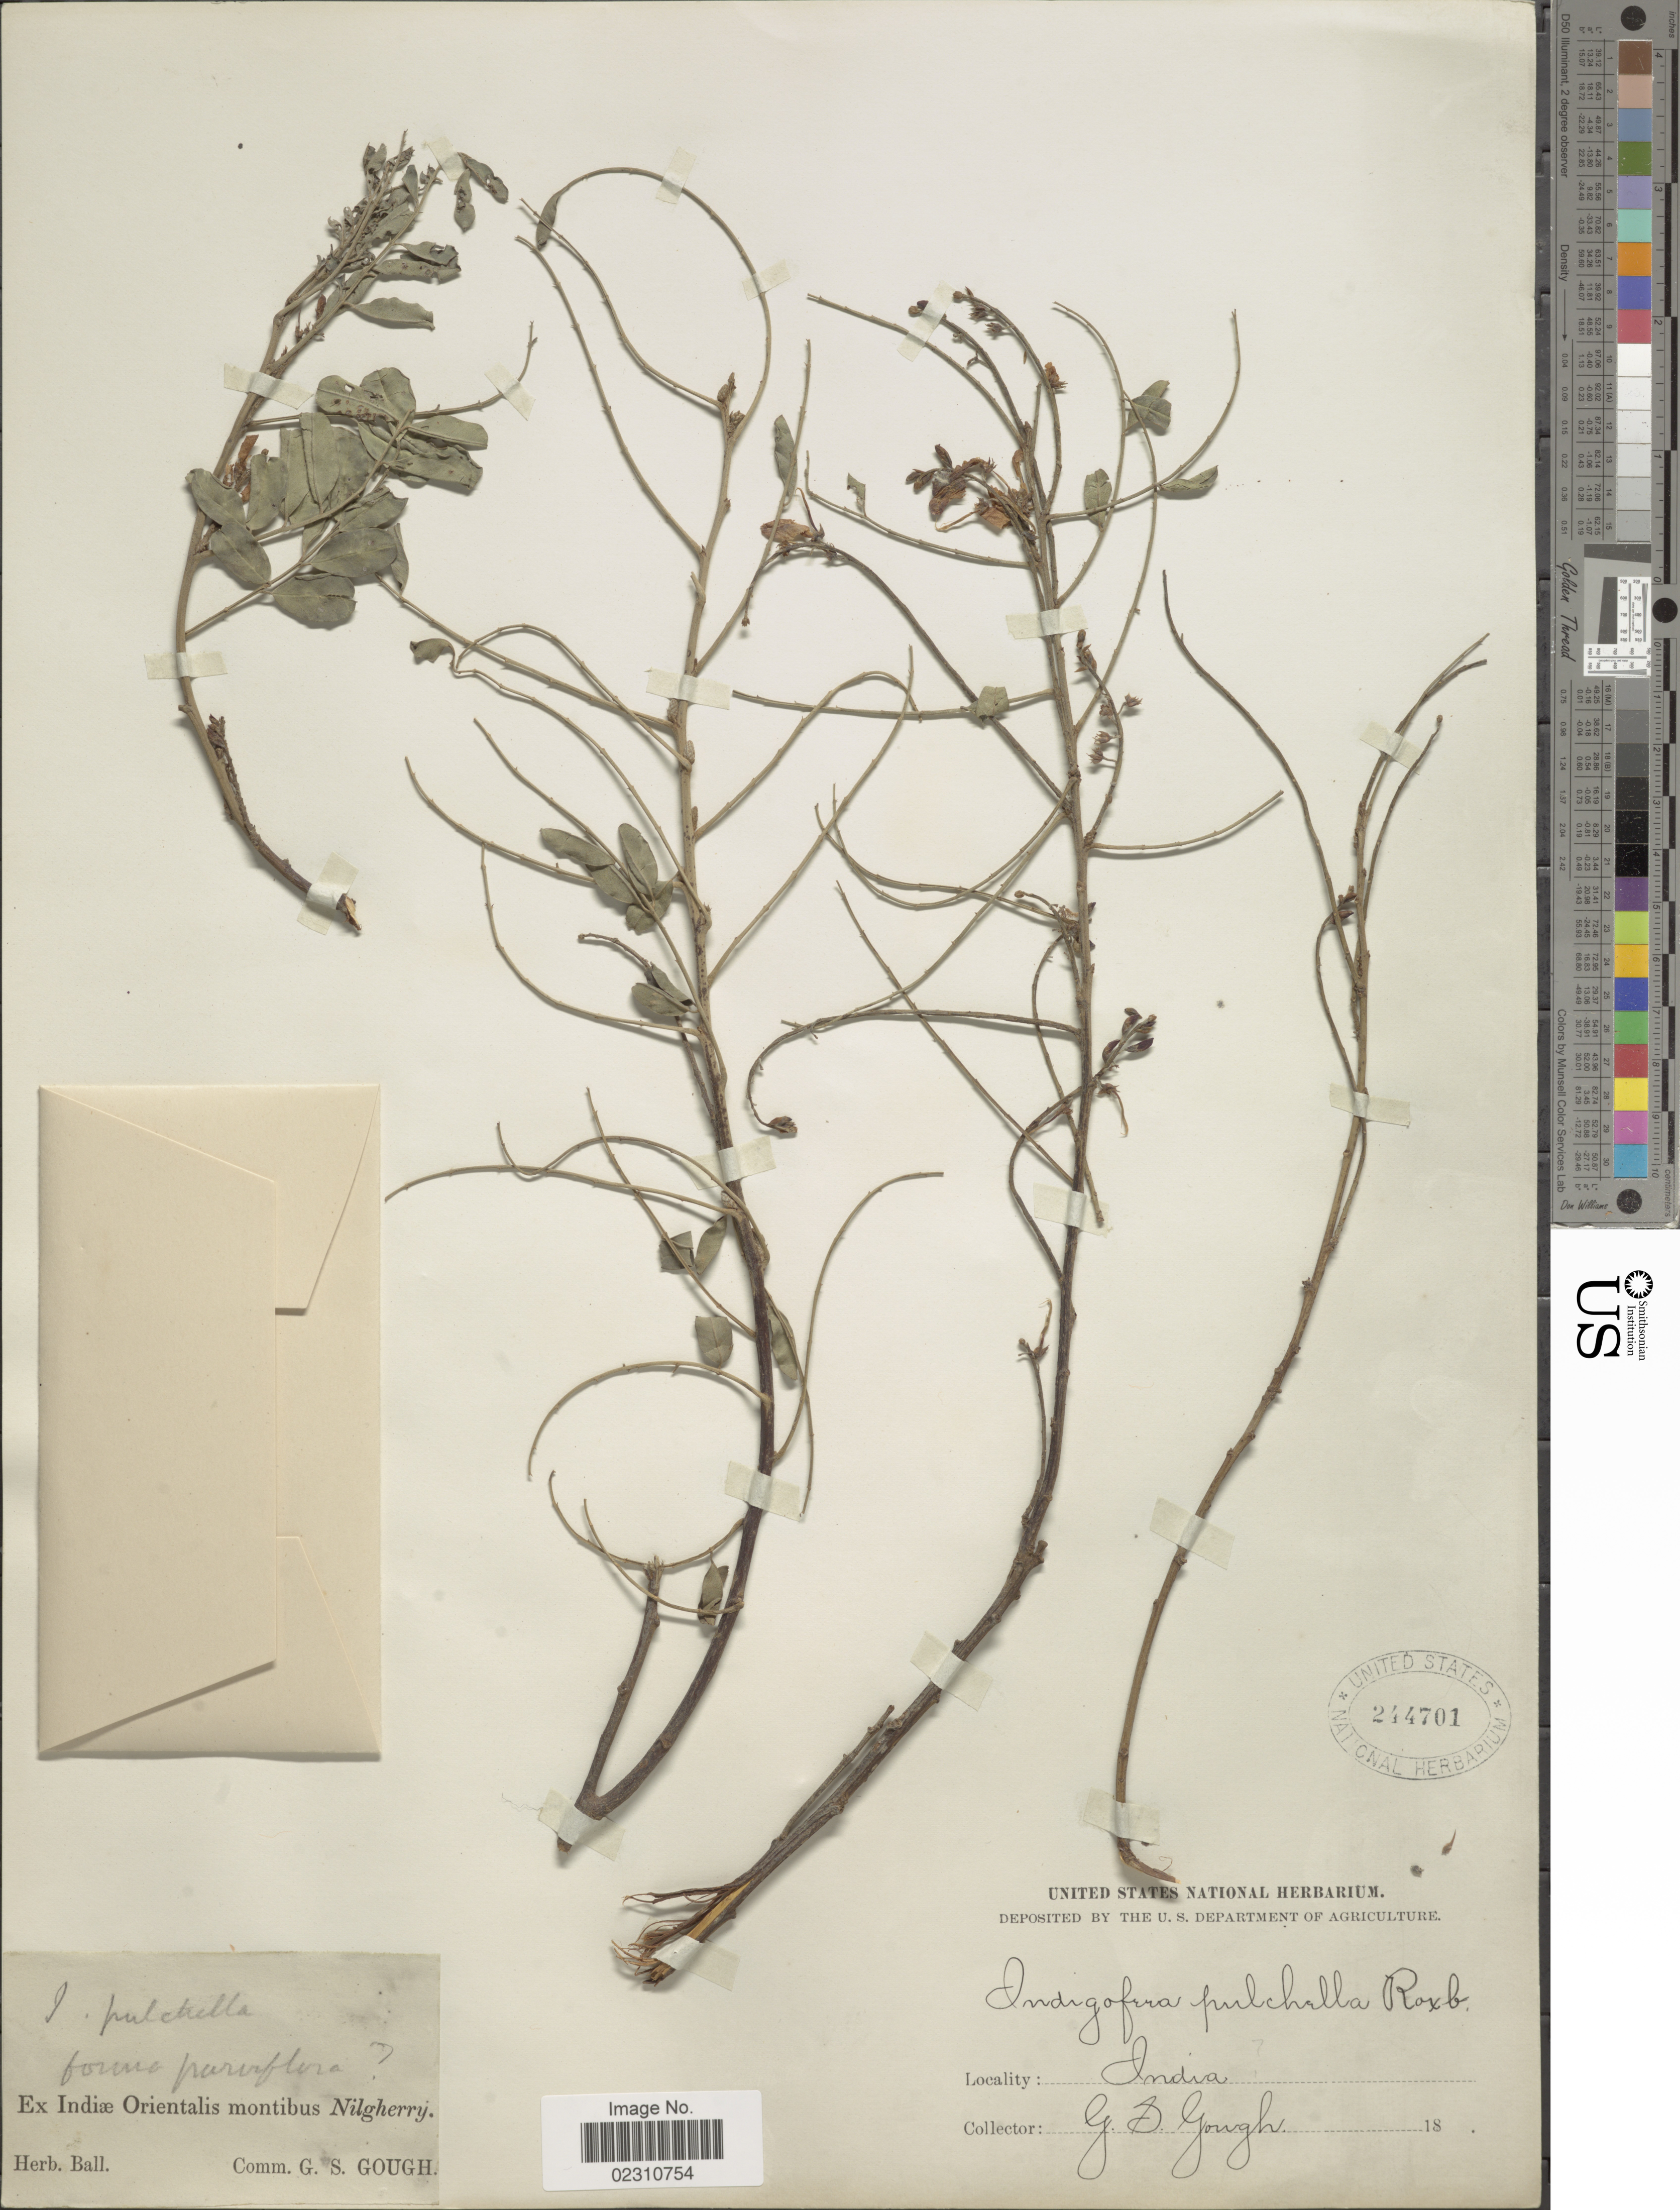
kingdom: Plantae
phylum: Tracheophyta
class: Magnoliopsida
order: Fabales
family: Fabaceae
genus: Indigofera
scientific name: Indigofera cassioides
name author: Röttler ex DC.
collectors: G. S. Gough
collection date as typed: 18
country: India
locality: India, Indiae Orientalis montibus Nilgherry.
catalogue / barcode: US 244701